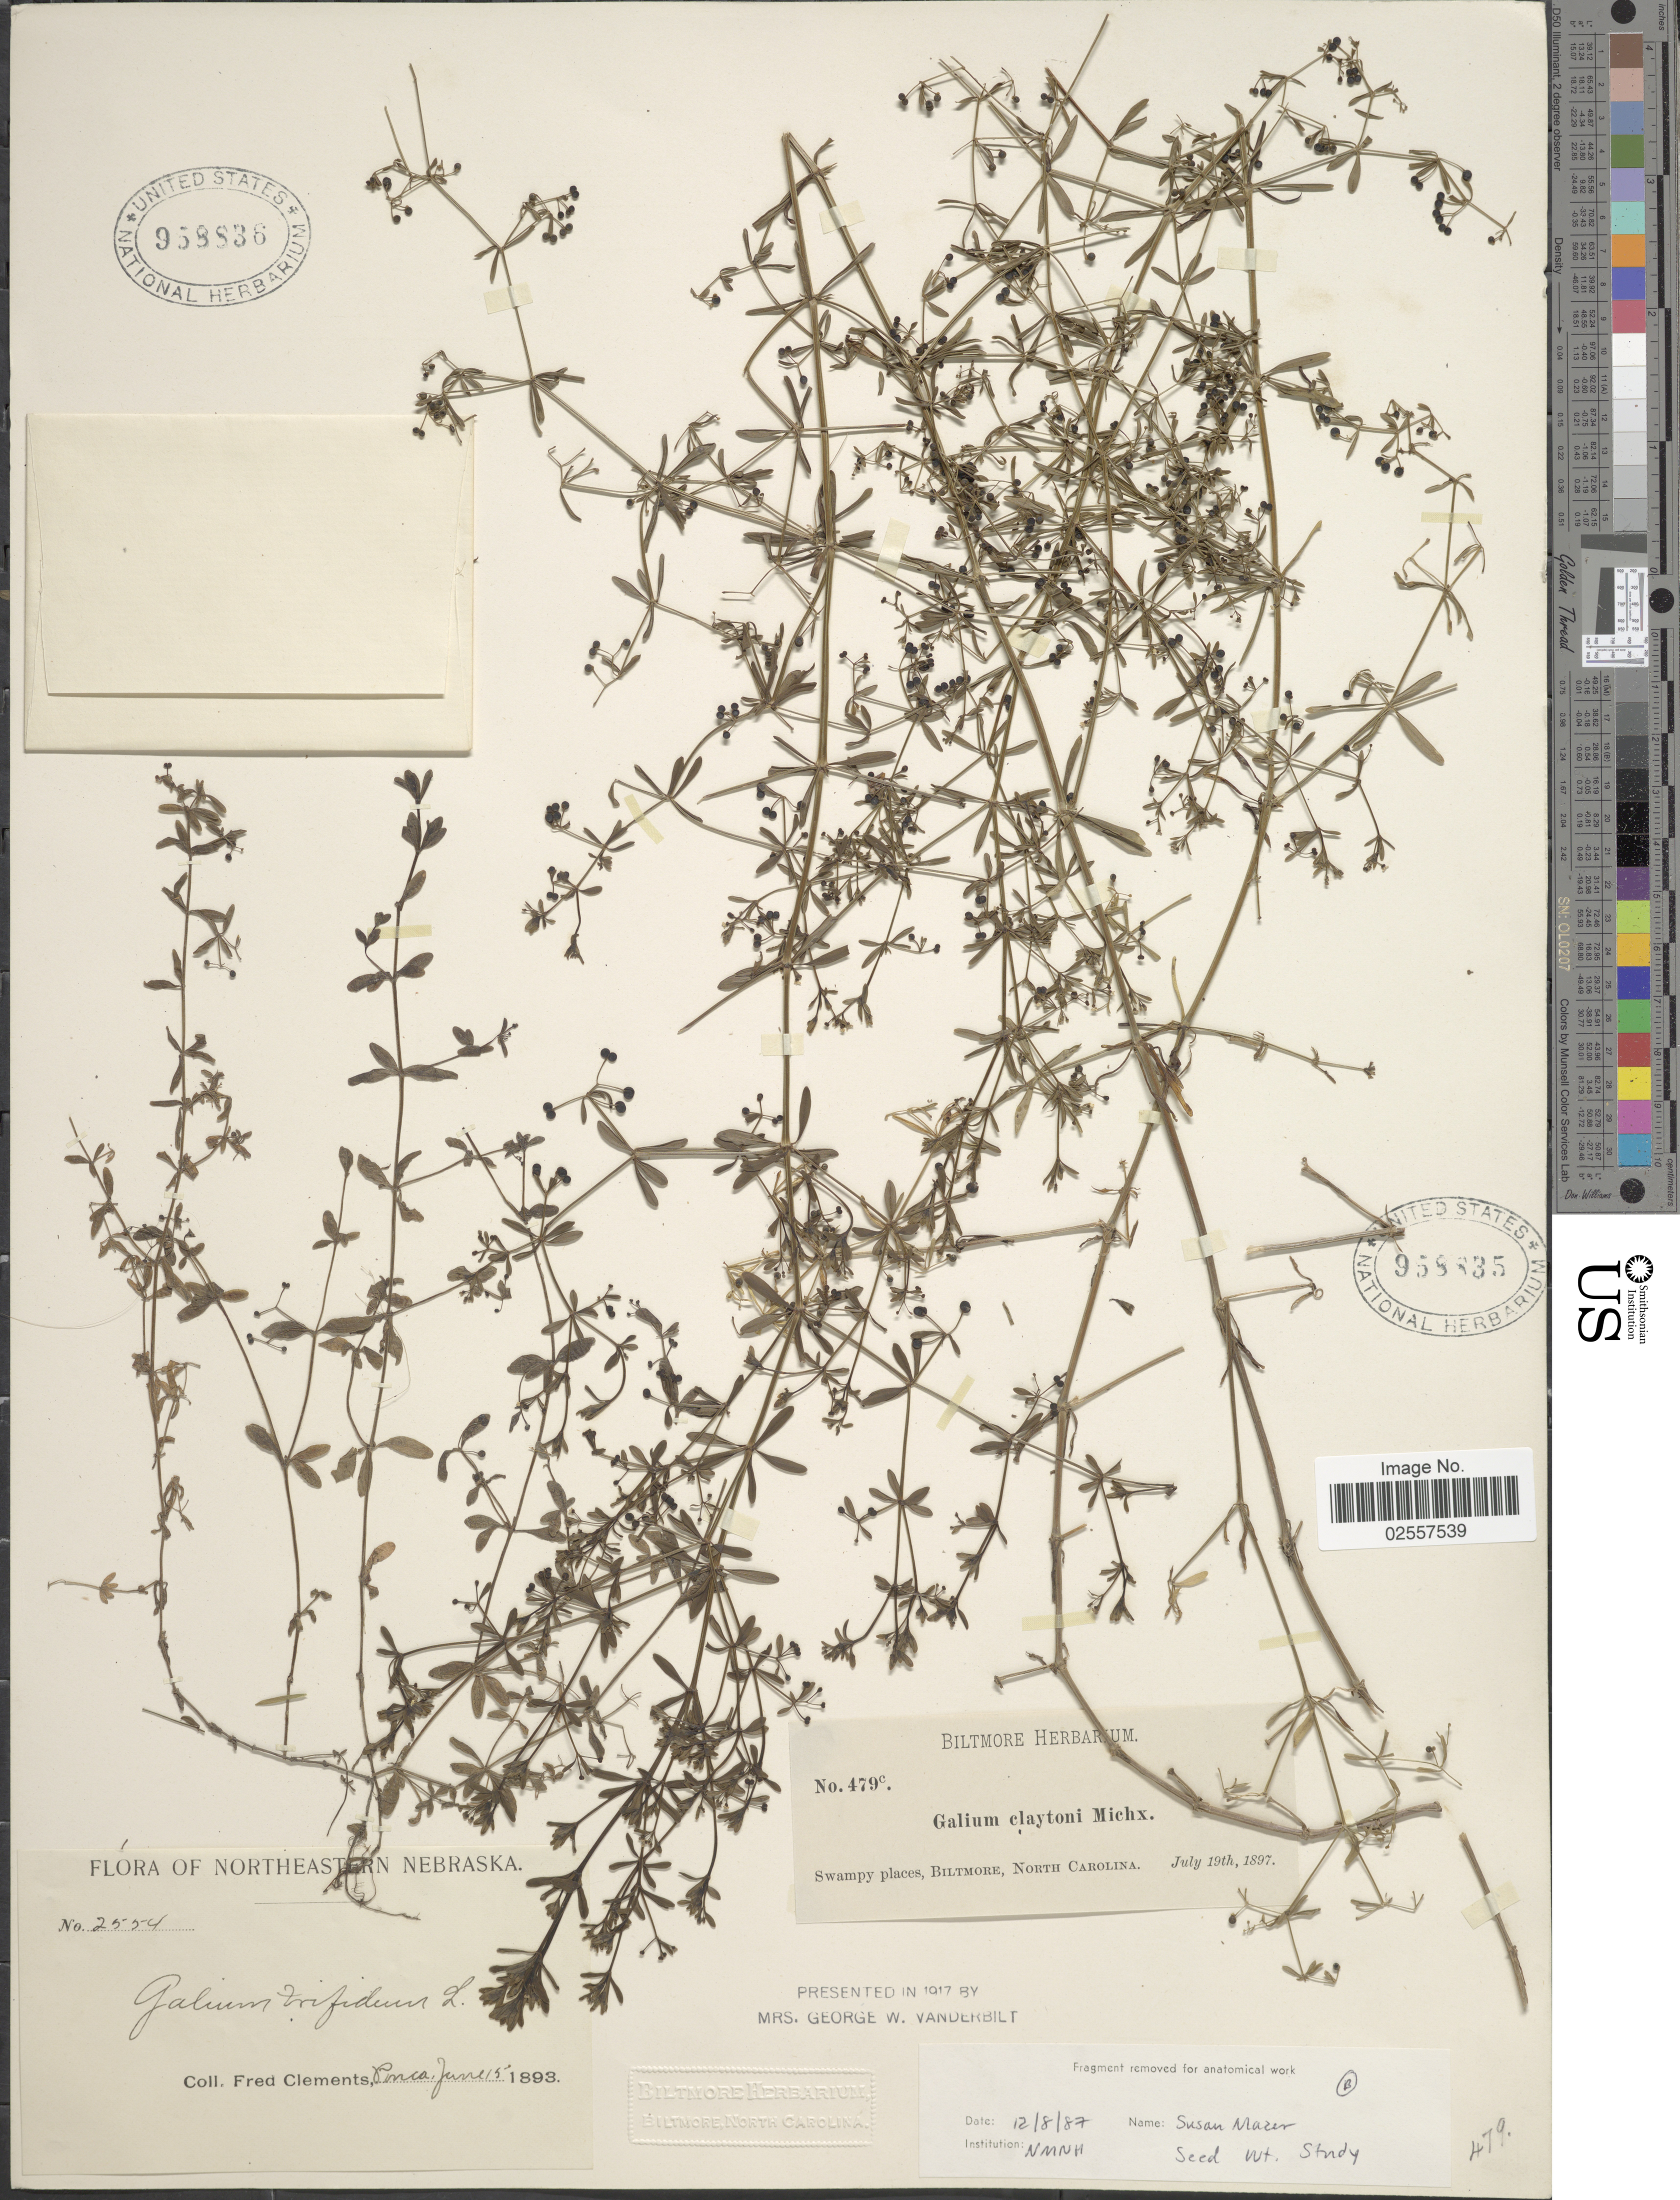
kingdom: Plantae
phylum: Tracheophyta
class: Magnoliopsida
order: Gentianales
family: Rubiaceae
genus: Galium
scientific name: Galium claytoni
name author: Michx.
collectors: ex herb. Biltmore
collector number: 479c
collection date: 1897-07-19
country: United States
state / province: North Carolina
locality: Swampy places, Biltmore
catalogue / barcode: US 958835-2